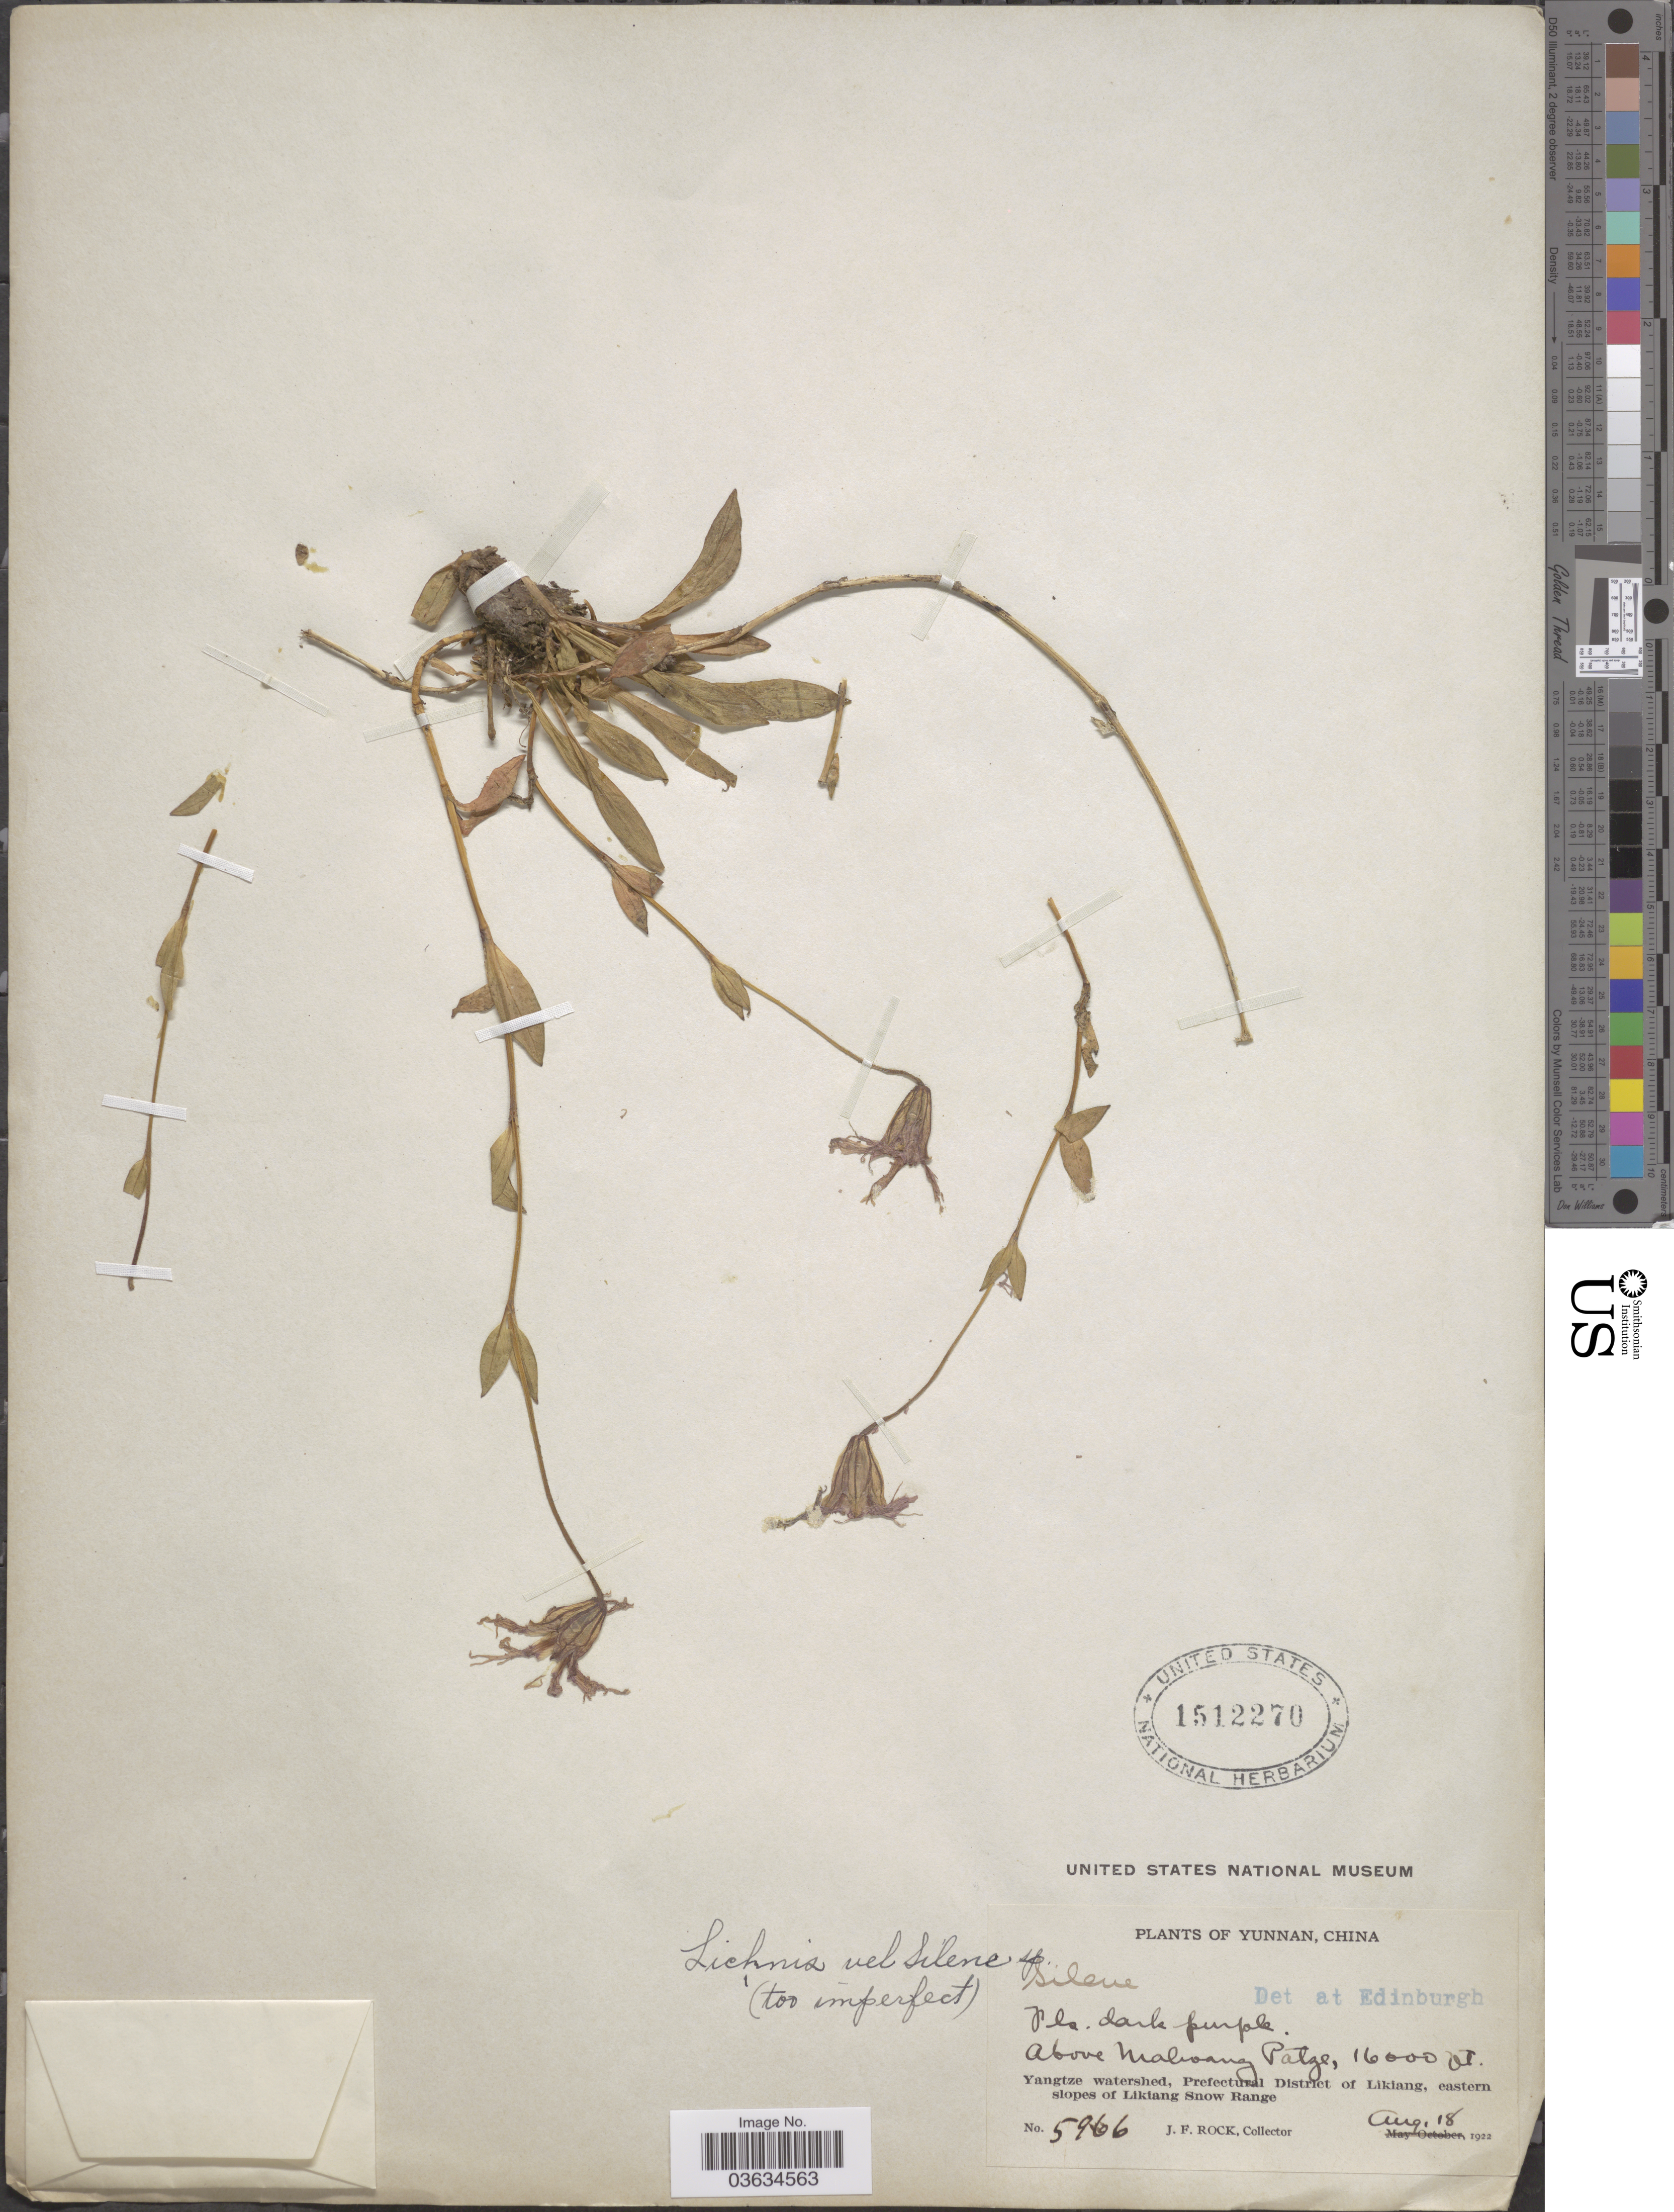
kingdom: Plantae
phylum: Tracheophyta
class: Magnoliopsida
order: Caryophyllales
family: Caryophyllaceae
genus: Silene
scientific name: Silene sp.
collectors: J. Rock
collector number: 5966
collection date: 1922-08-18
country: China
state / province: Yunnan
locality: Above Mahoang Patze. Yangtze watershed, Prefectural District of Likiang, eastern slopes of Likiang Snow Range.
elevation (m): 4877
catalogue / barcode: US 1512270